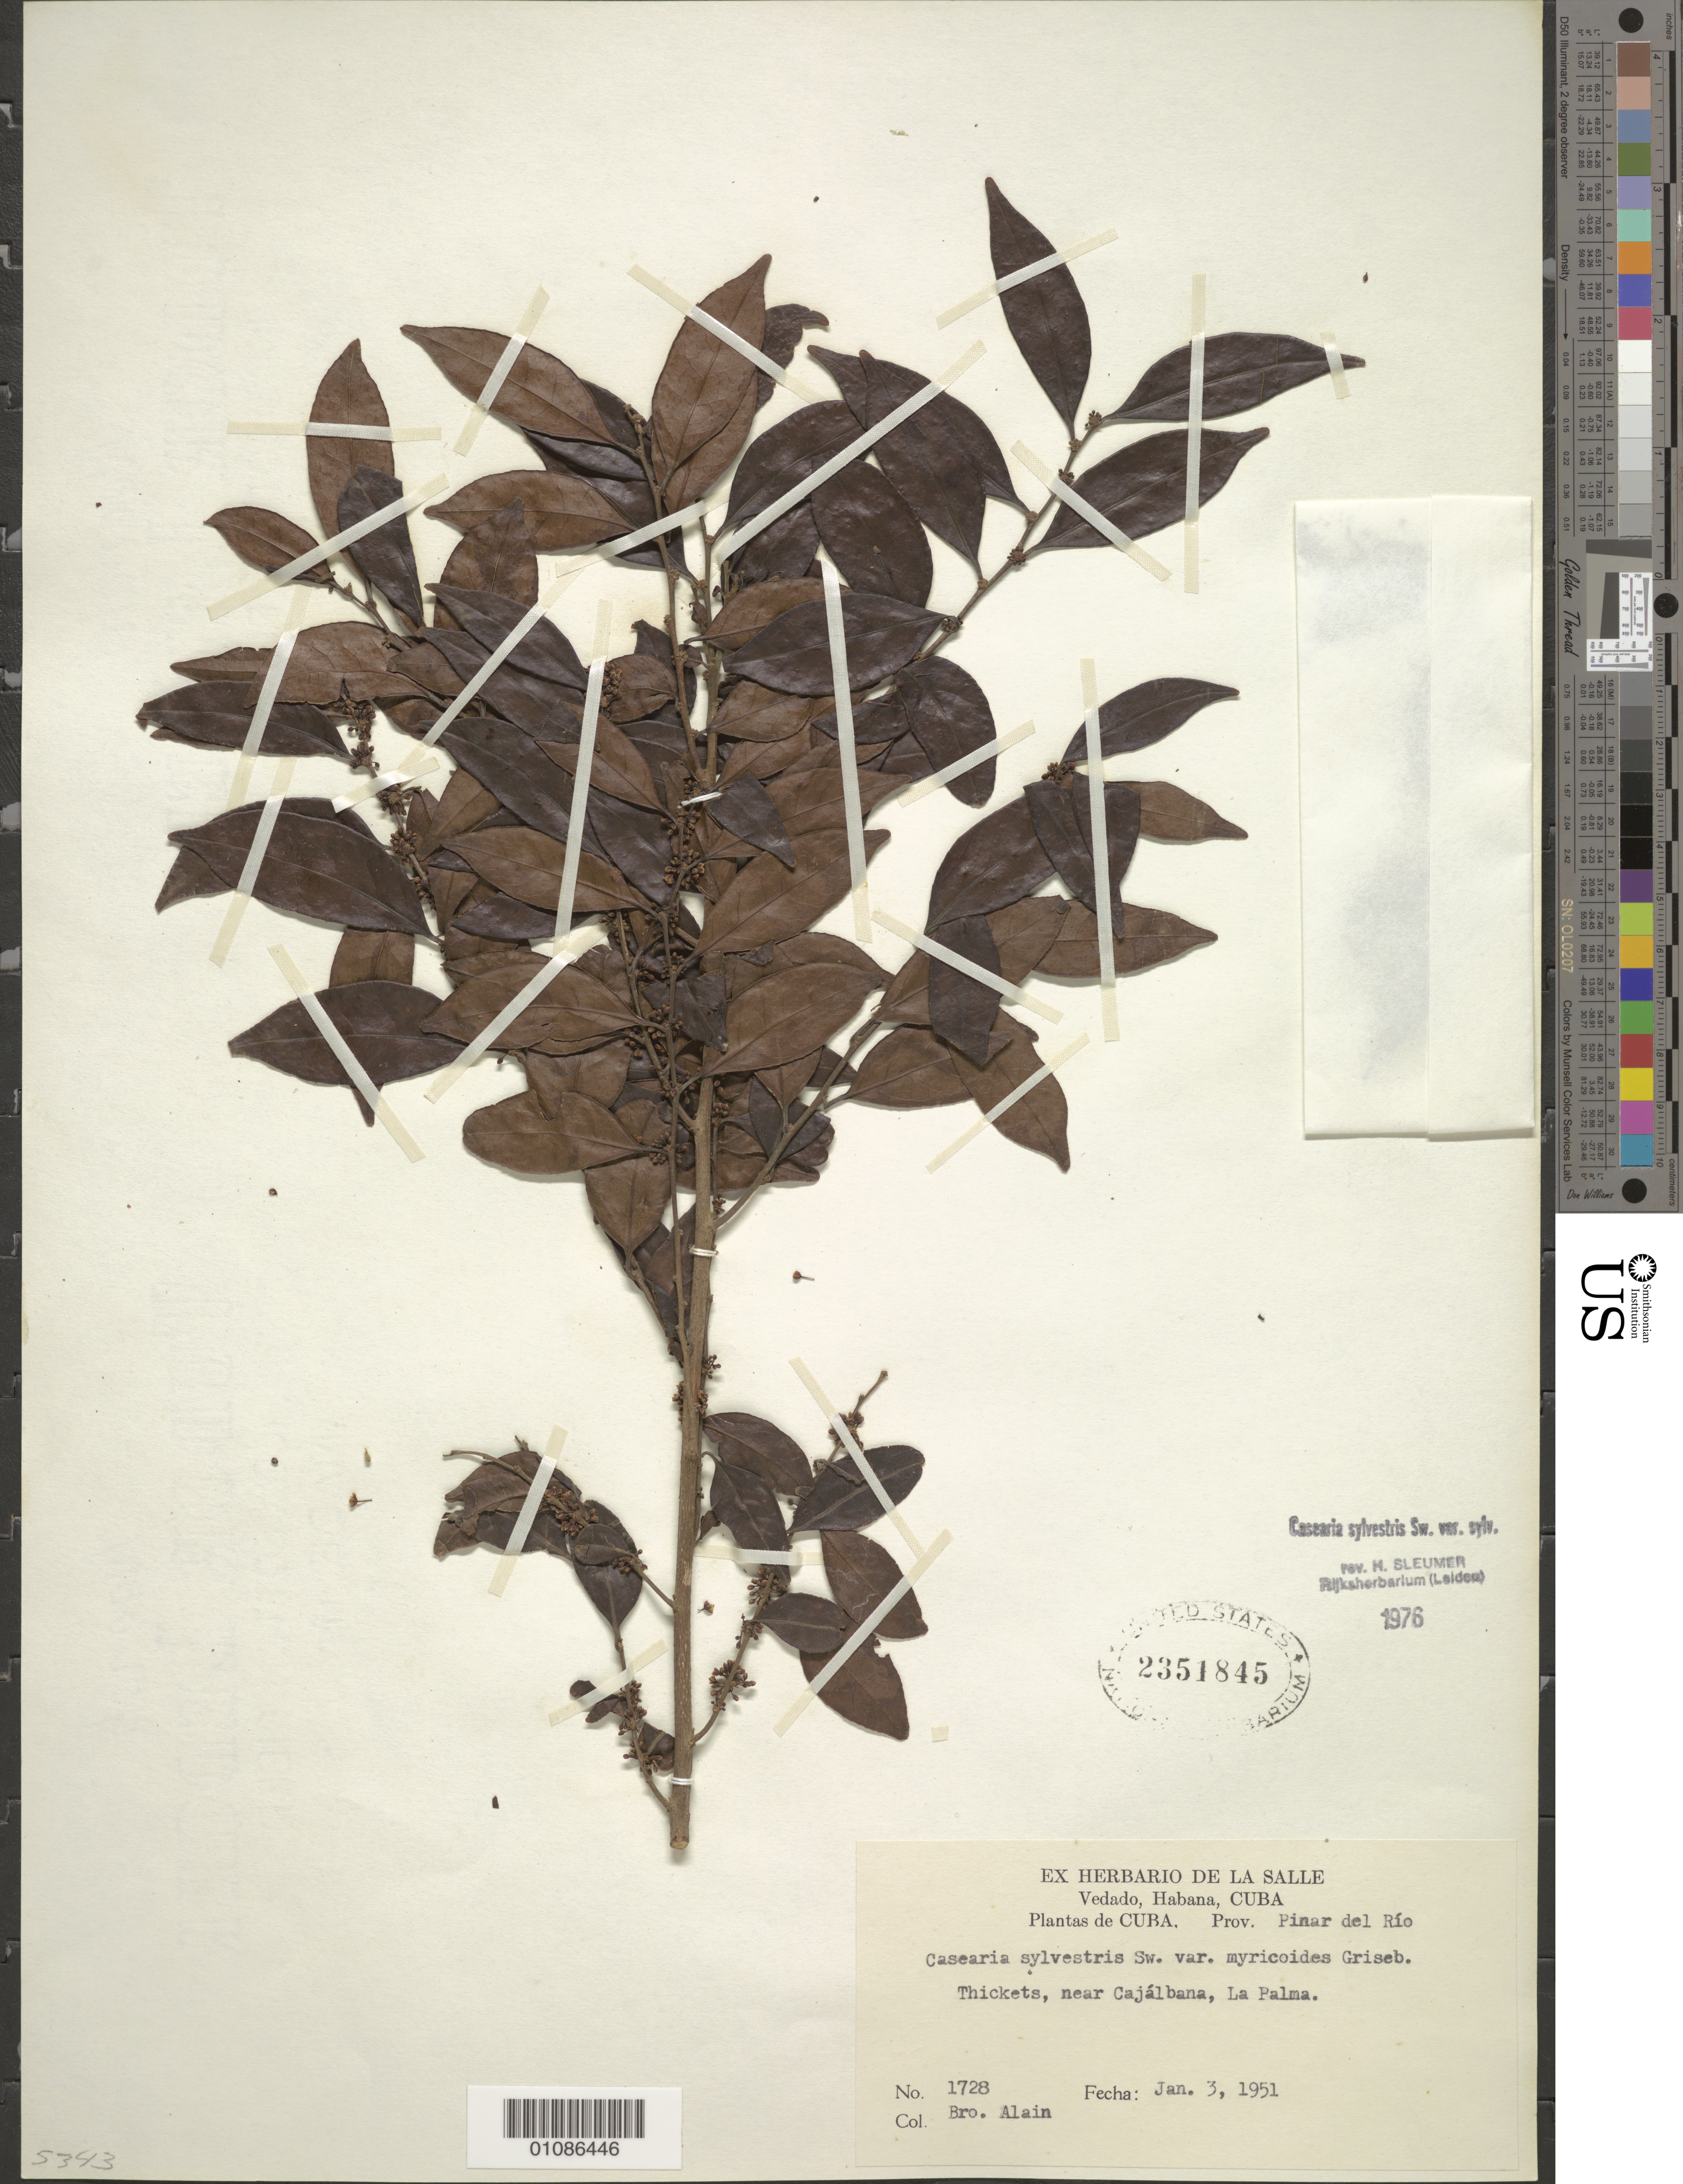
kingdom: Plantae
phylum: Tracheophyta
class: Magnoliopsida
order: Malpighiales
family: Salicaceae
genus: Casearia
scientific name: Casearia sylvestris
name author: Sw.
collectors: A. H. Liogier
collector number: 1728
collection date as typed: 03 Jan 1951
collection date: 1951-01-03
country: Cuba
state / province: Pinar del Rio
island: Cuba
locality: Thickets, near Cajalbana, La palma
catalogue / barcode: US 2351845